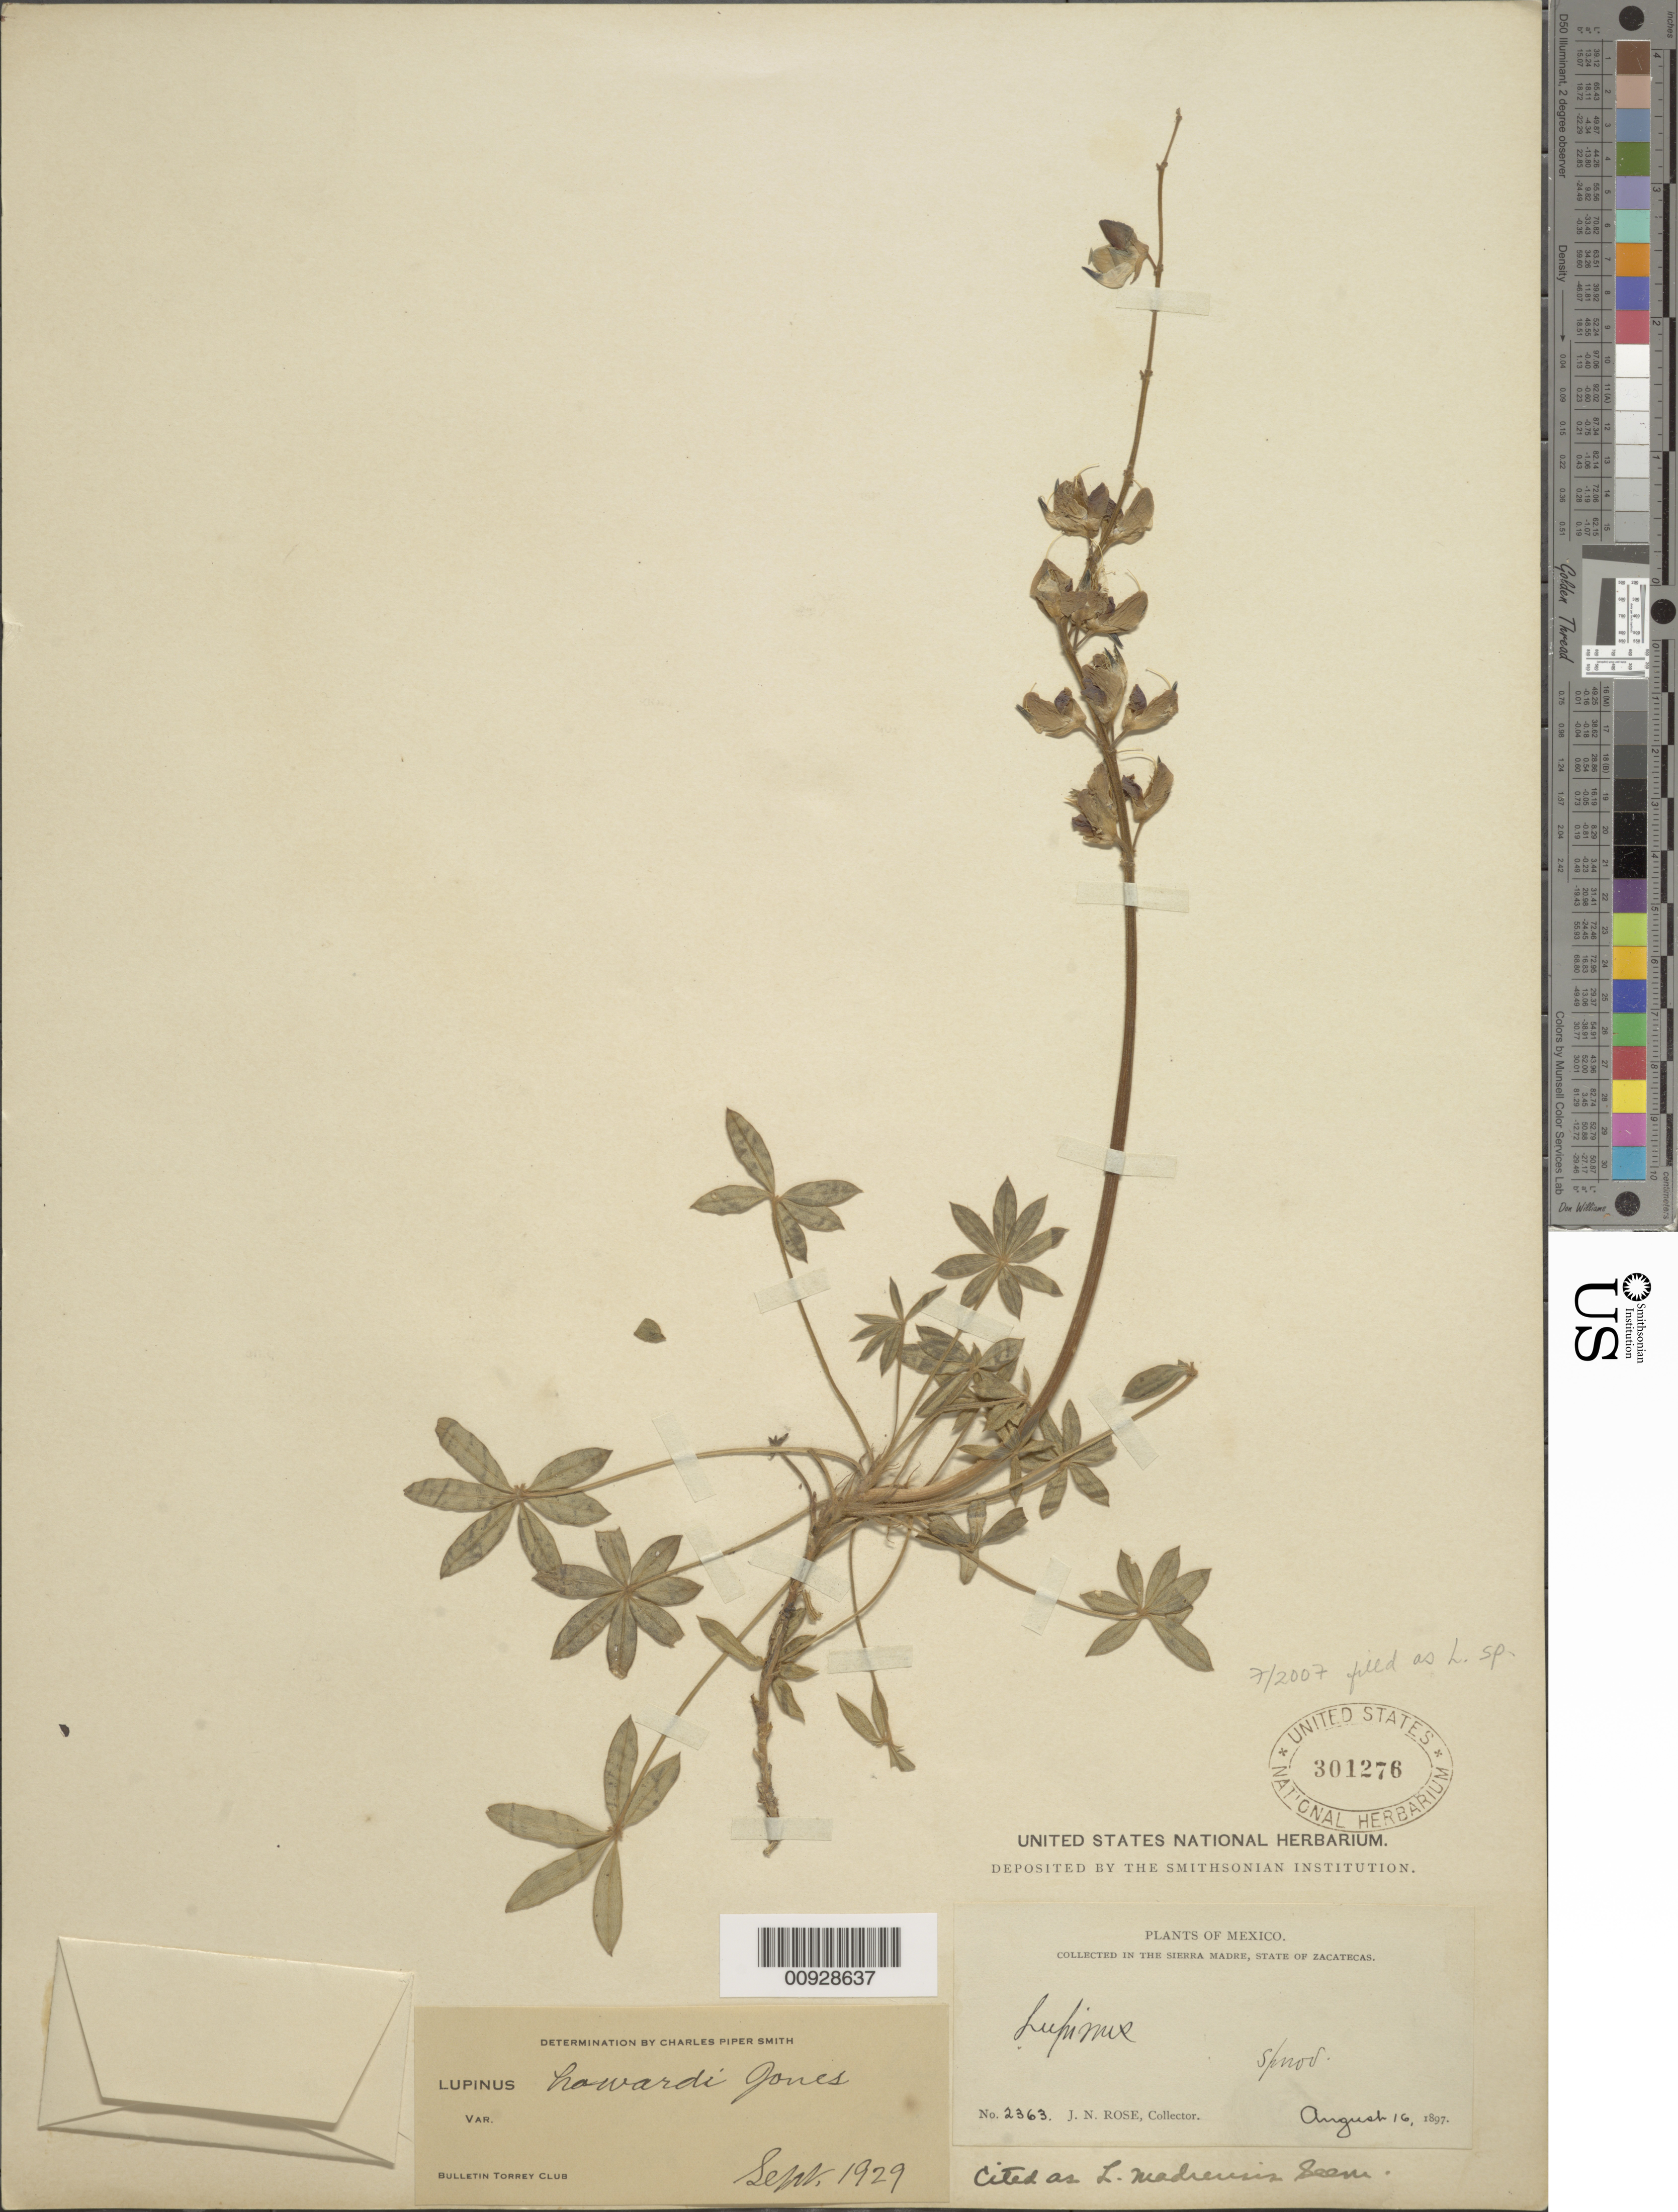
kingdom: Plantae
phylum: Tracheophyta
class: Magnoliopsida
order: Fabales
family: Fabaceae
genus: Lupinus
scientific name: Lupinus sp.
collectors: J. N. Rose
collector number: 2363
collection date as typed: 16 Aug 1897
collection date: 1897-08-16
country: Mexico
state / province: Zacatecas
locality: In the Sierra Madre.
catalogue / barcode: US 301276